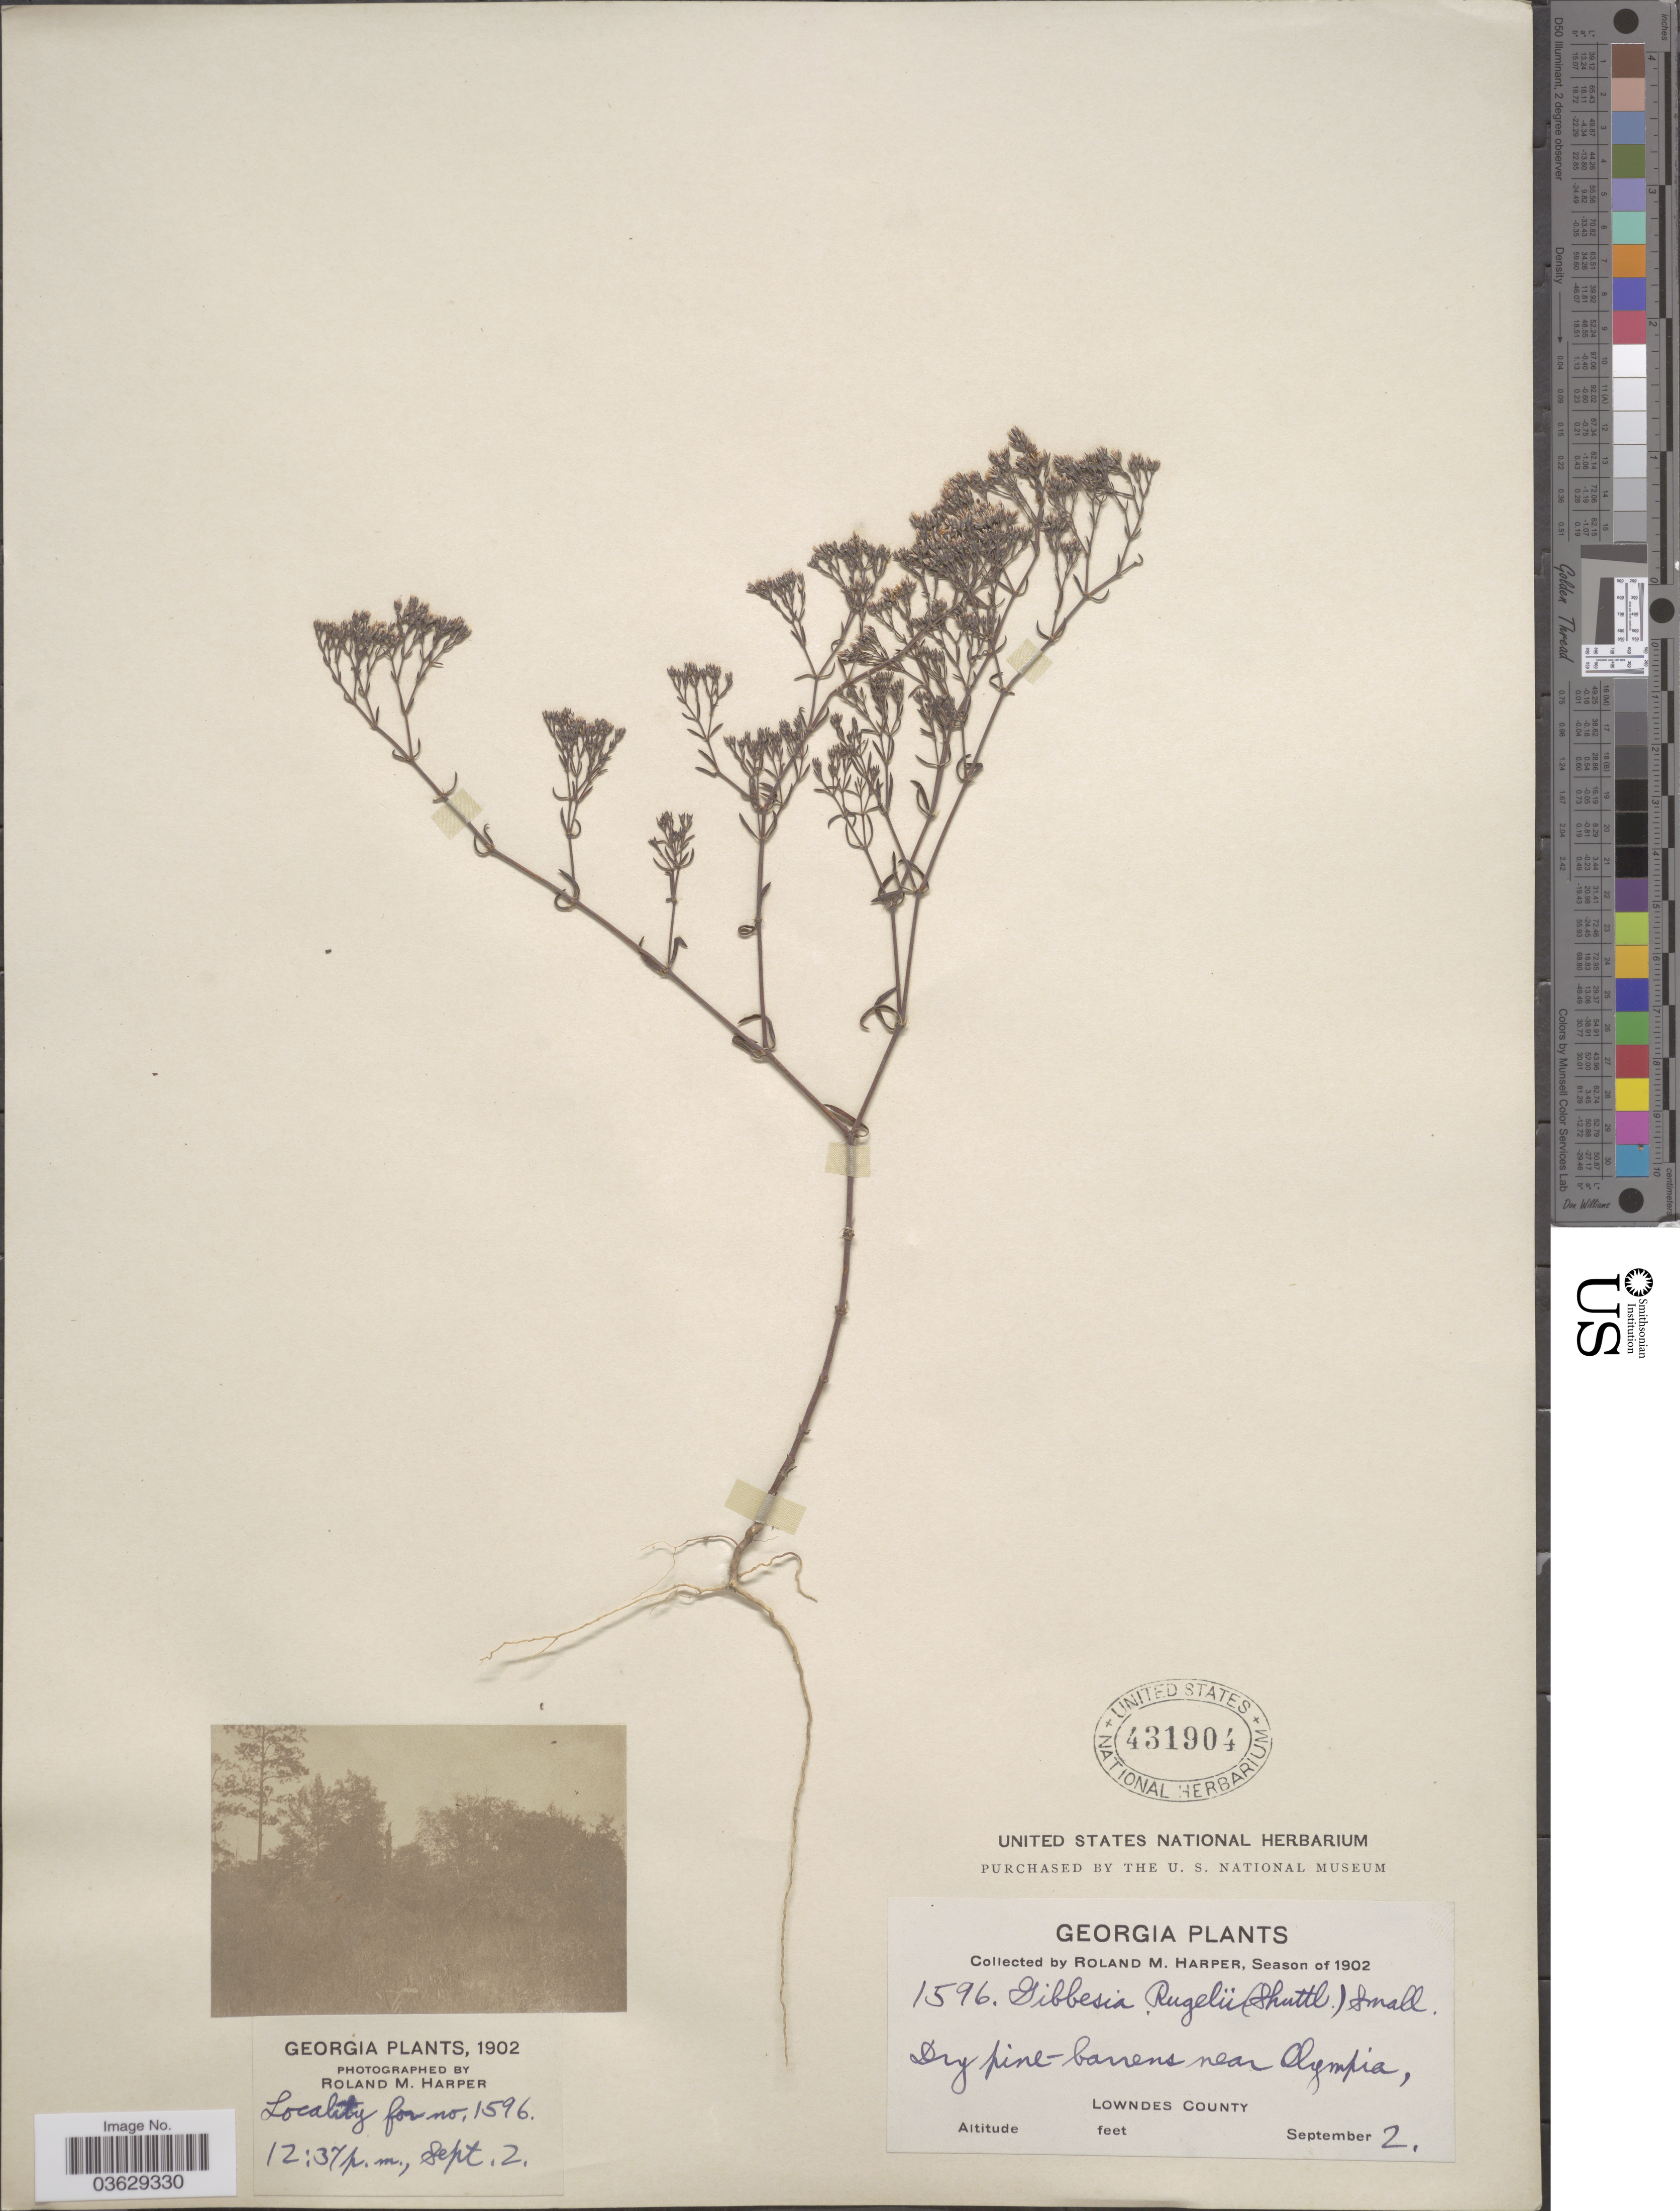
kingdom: Plantae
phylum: Tracheophyta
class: Magnoliopsida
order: Caryophyllales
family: Caryophyllaceae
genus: Paronychia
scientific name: Paronychia rugelii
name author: (Chapm.) Shuttlew. ex Chapm.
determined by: Strong, Mark T., (BOT), Smithsonian Institution - National Museum of Natural History (UNITED STATES)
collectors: R. Harper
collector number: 1596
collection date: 1902-09-02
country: United States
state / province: Georgia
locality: Dry pine-barrens near Olympia, Lowndes County.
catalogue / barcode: US 431904